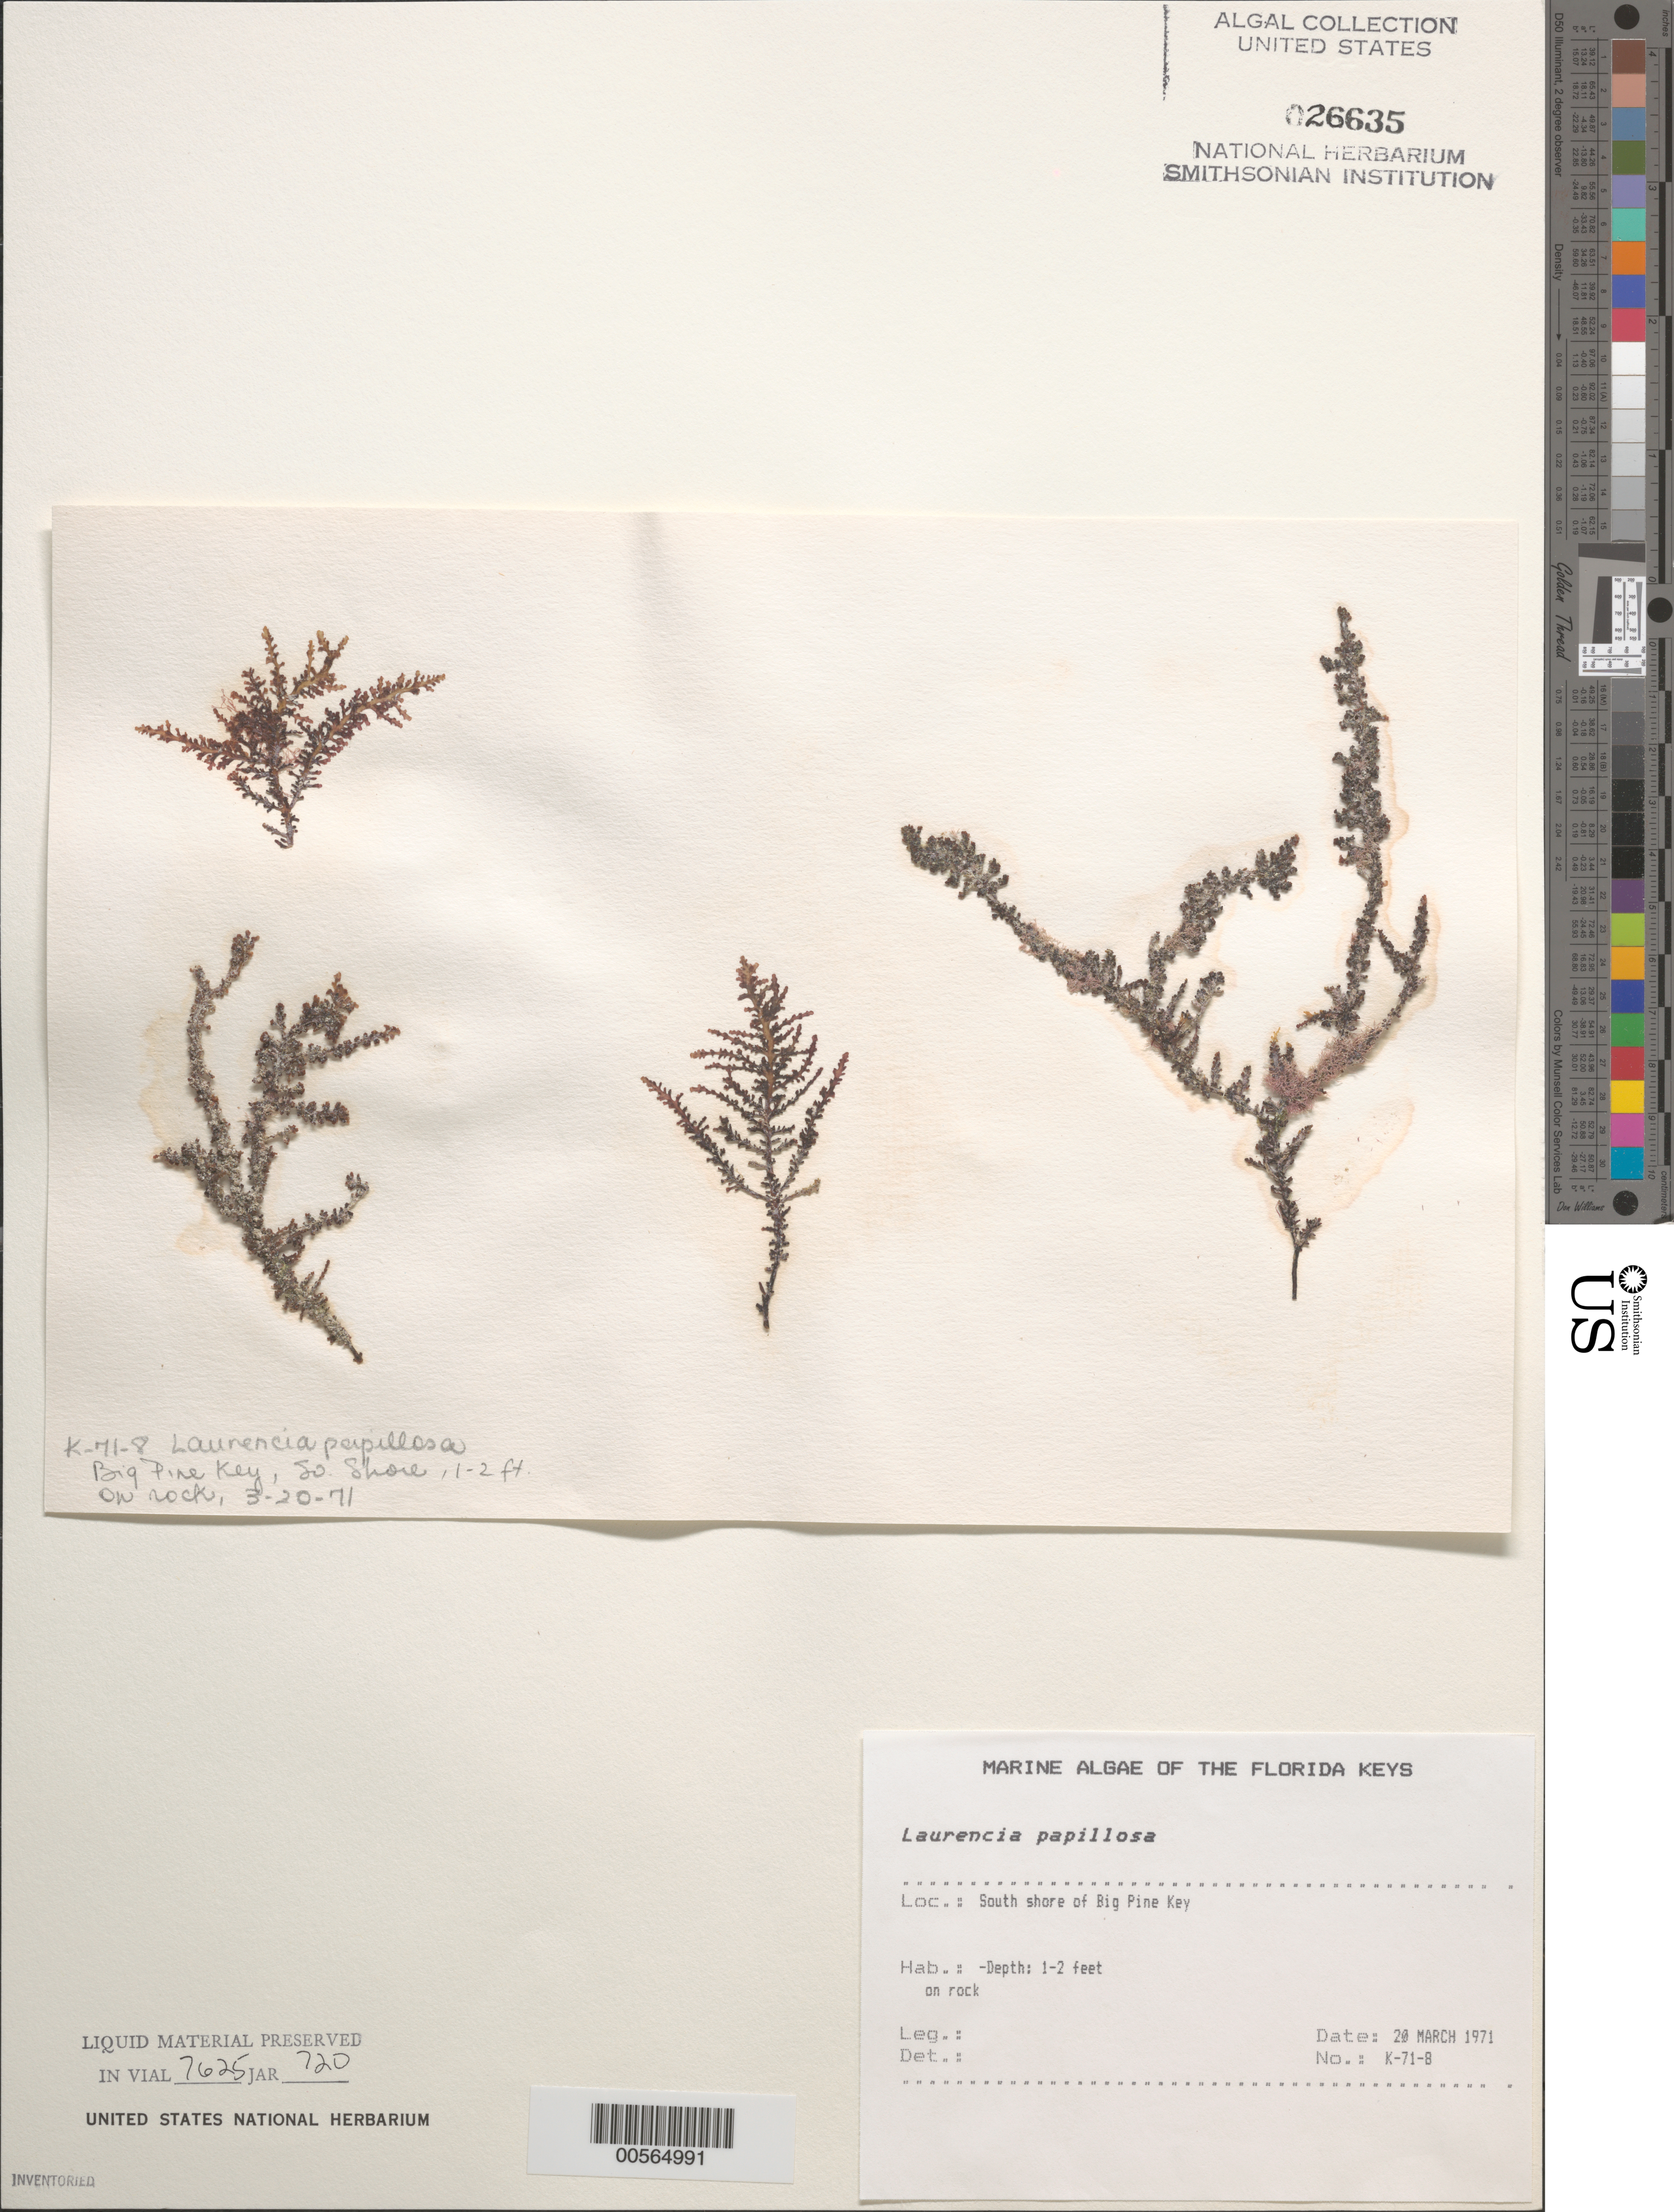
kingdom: Plantae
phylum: Rhodophyta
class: Florideophyceae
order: Ceramiales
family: Rhodomelaceae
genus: Palisada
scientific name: Palisada perforata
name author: (Bory) K.W. Nam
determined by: Algae name updating Project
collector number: K-71-8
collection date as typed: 20 Mar 1971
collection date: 1971-03-20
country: United States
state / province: Florida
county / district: Monroe County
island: Big Pine Key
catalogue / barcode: US 26635